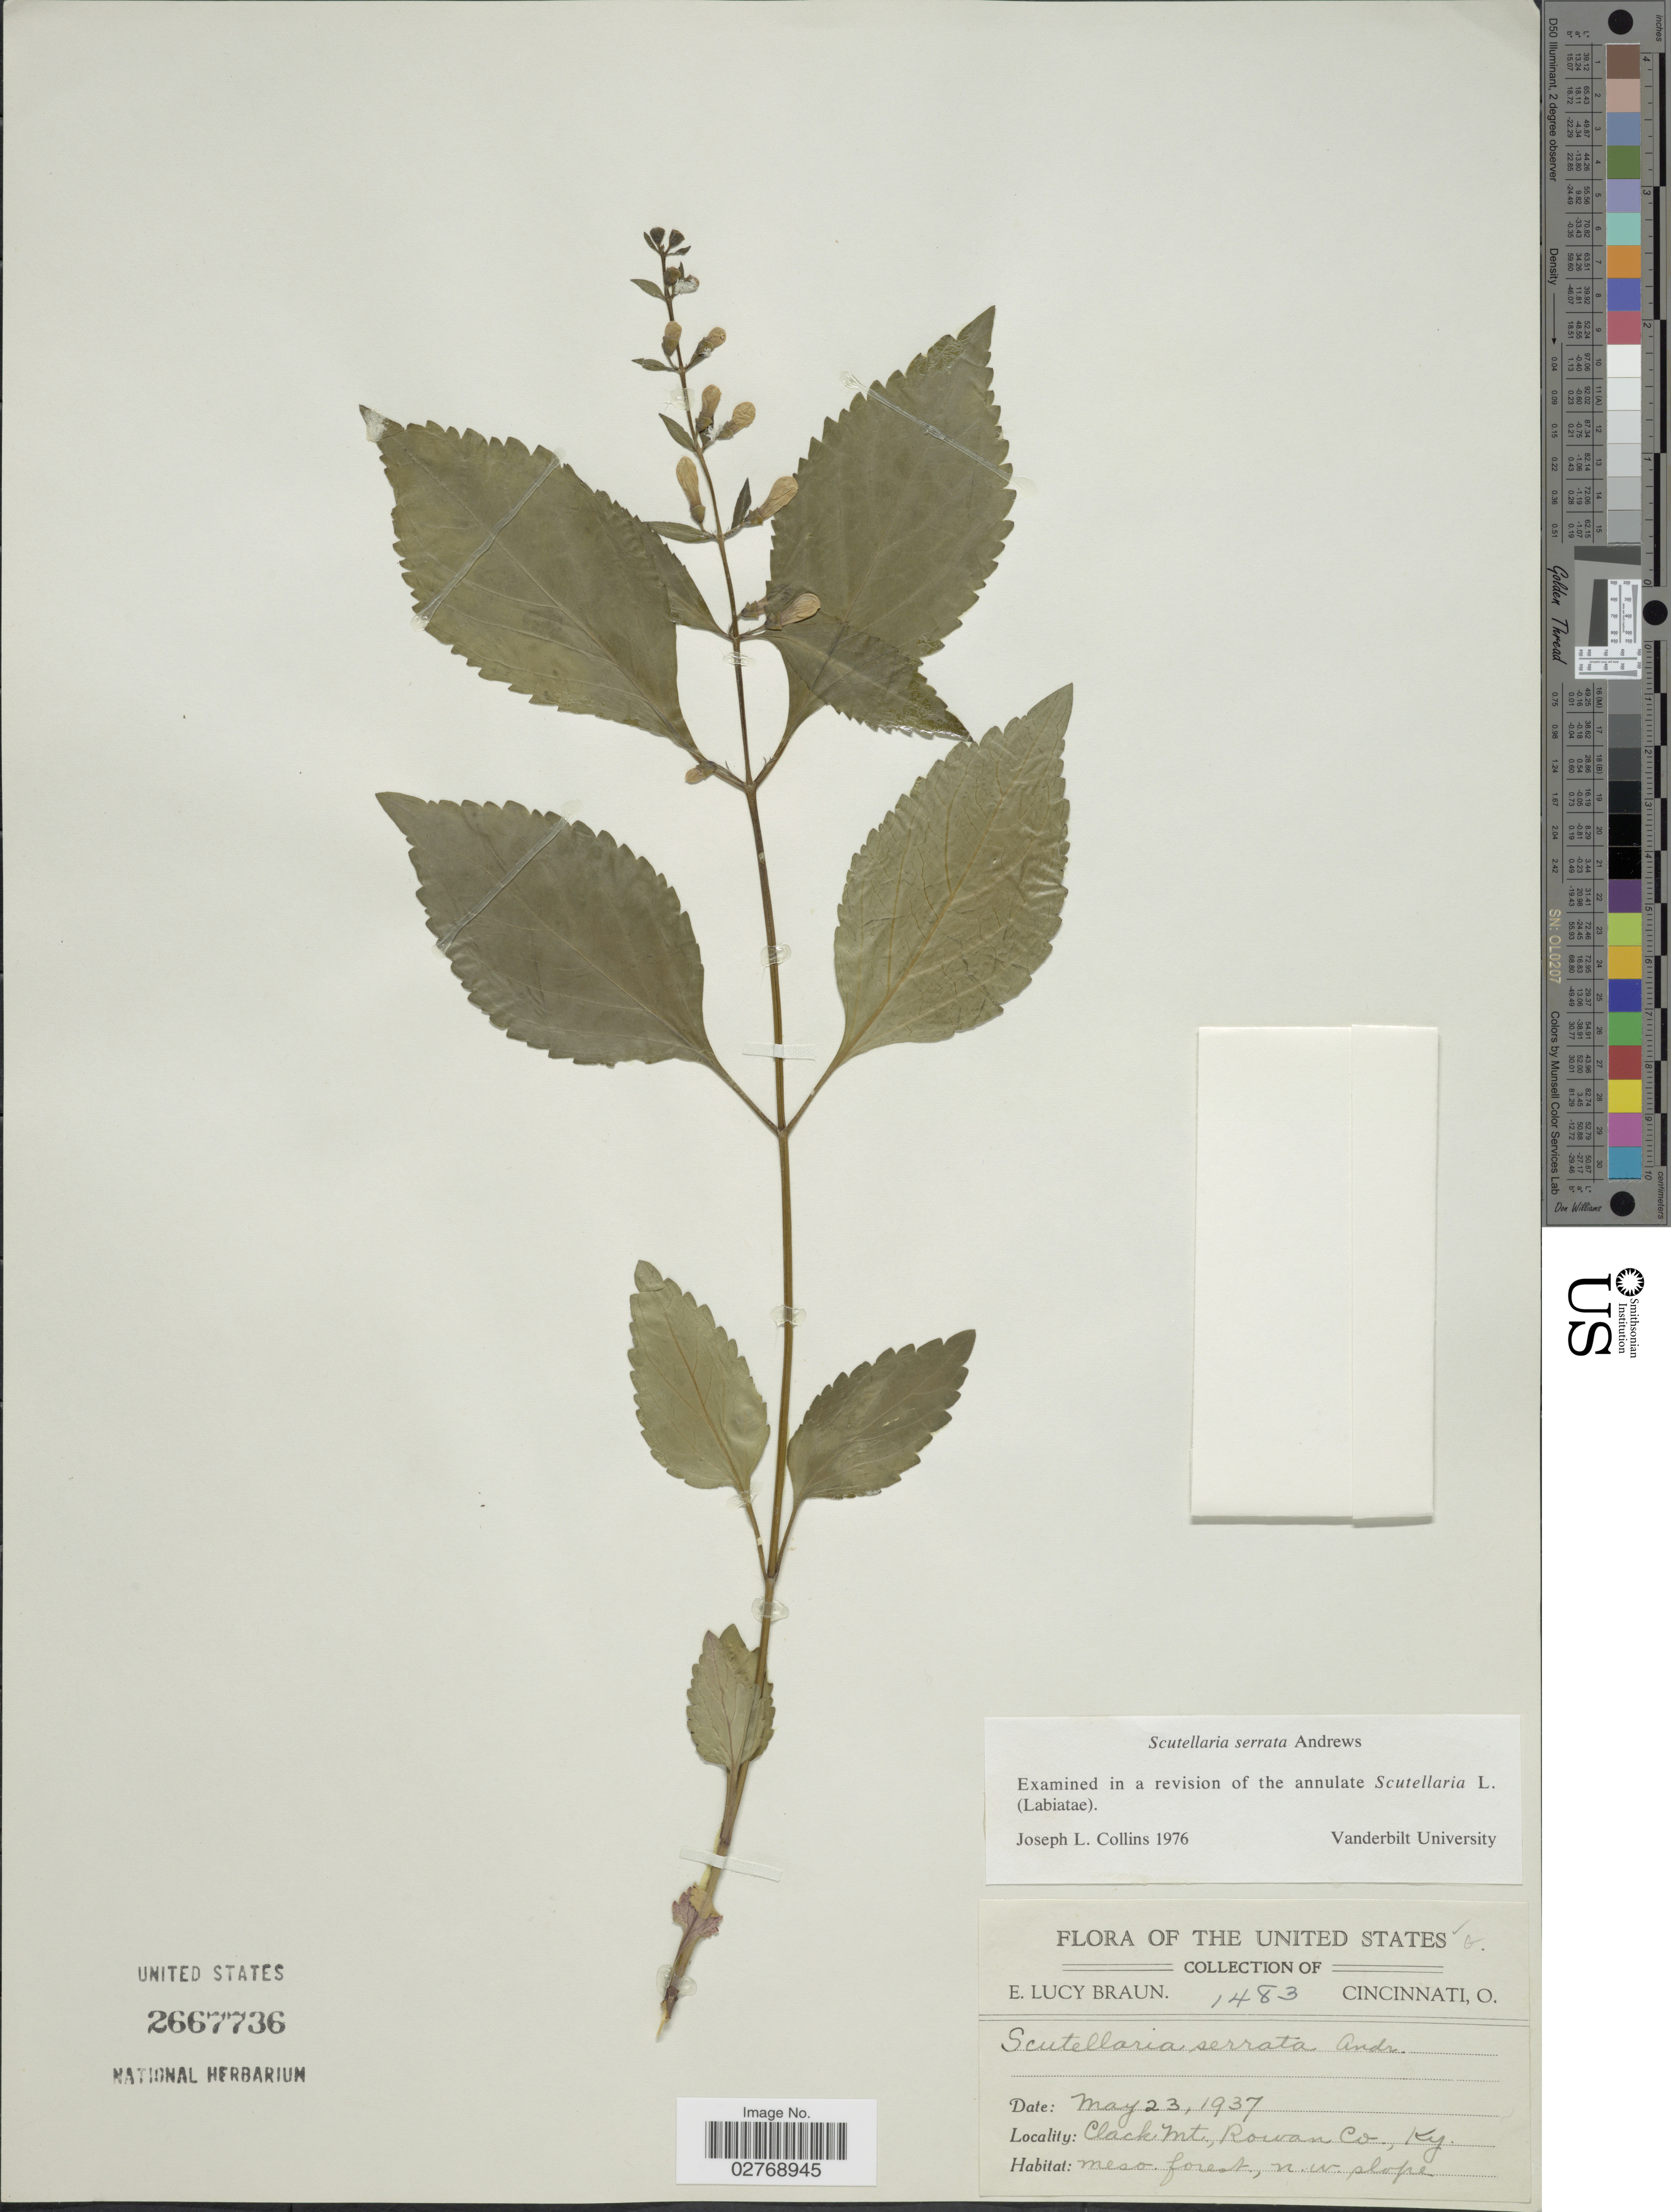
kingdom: Plantae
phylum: Tracheophyta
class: Magnoliopsida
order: Lamiales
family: Lamiaceae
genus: Scutellaria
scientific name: Scutellaria serrata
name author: Andrews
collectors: E. L. Braun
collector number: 1483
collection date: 1937-05-23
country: United States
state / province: Kentucky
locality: Clack Mt., Rowan Co.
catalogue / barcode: US 2667736